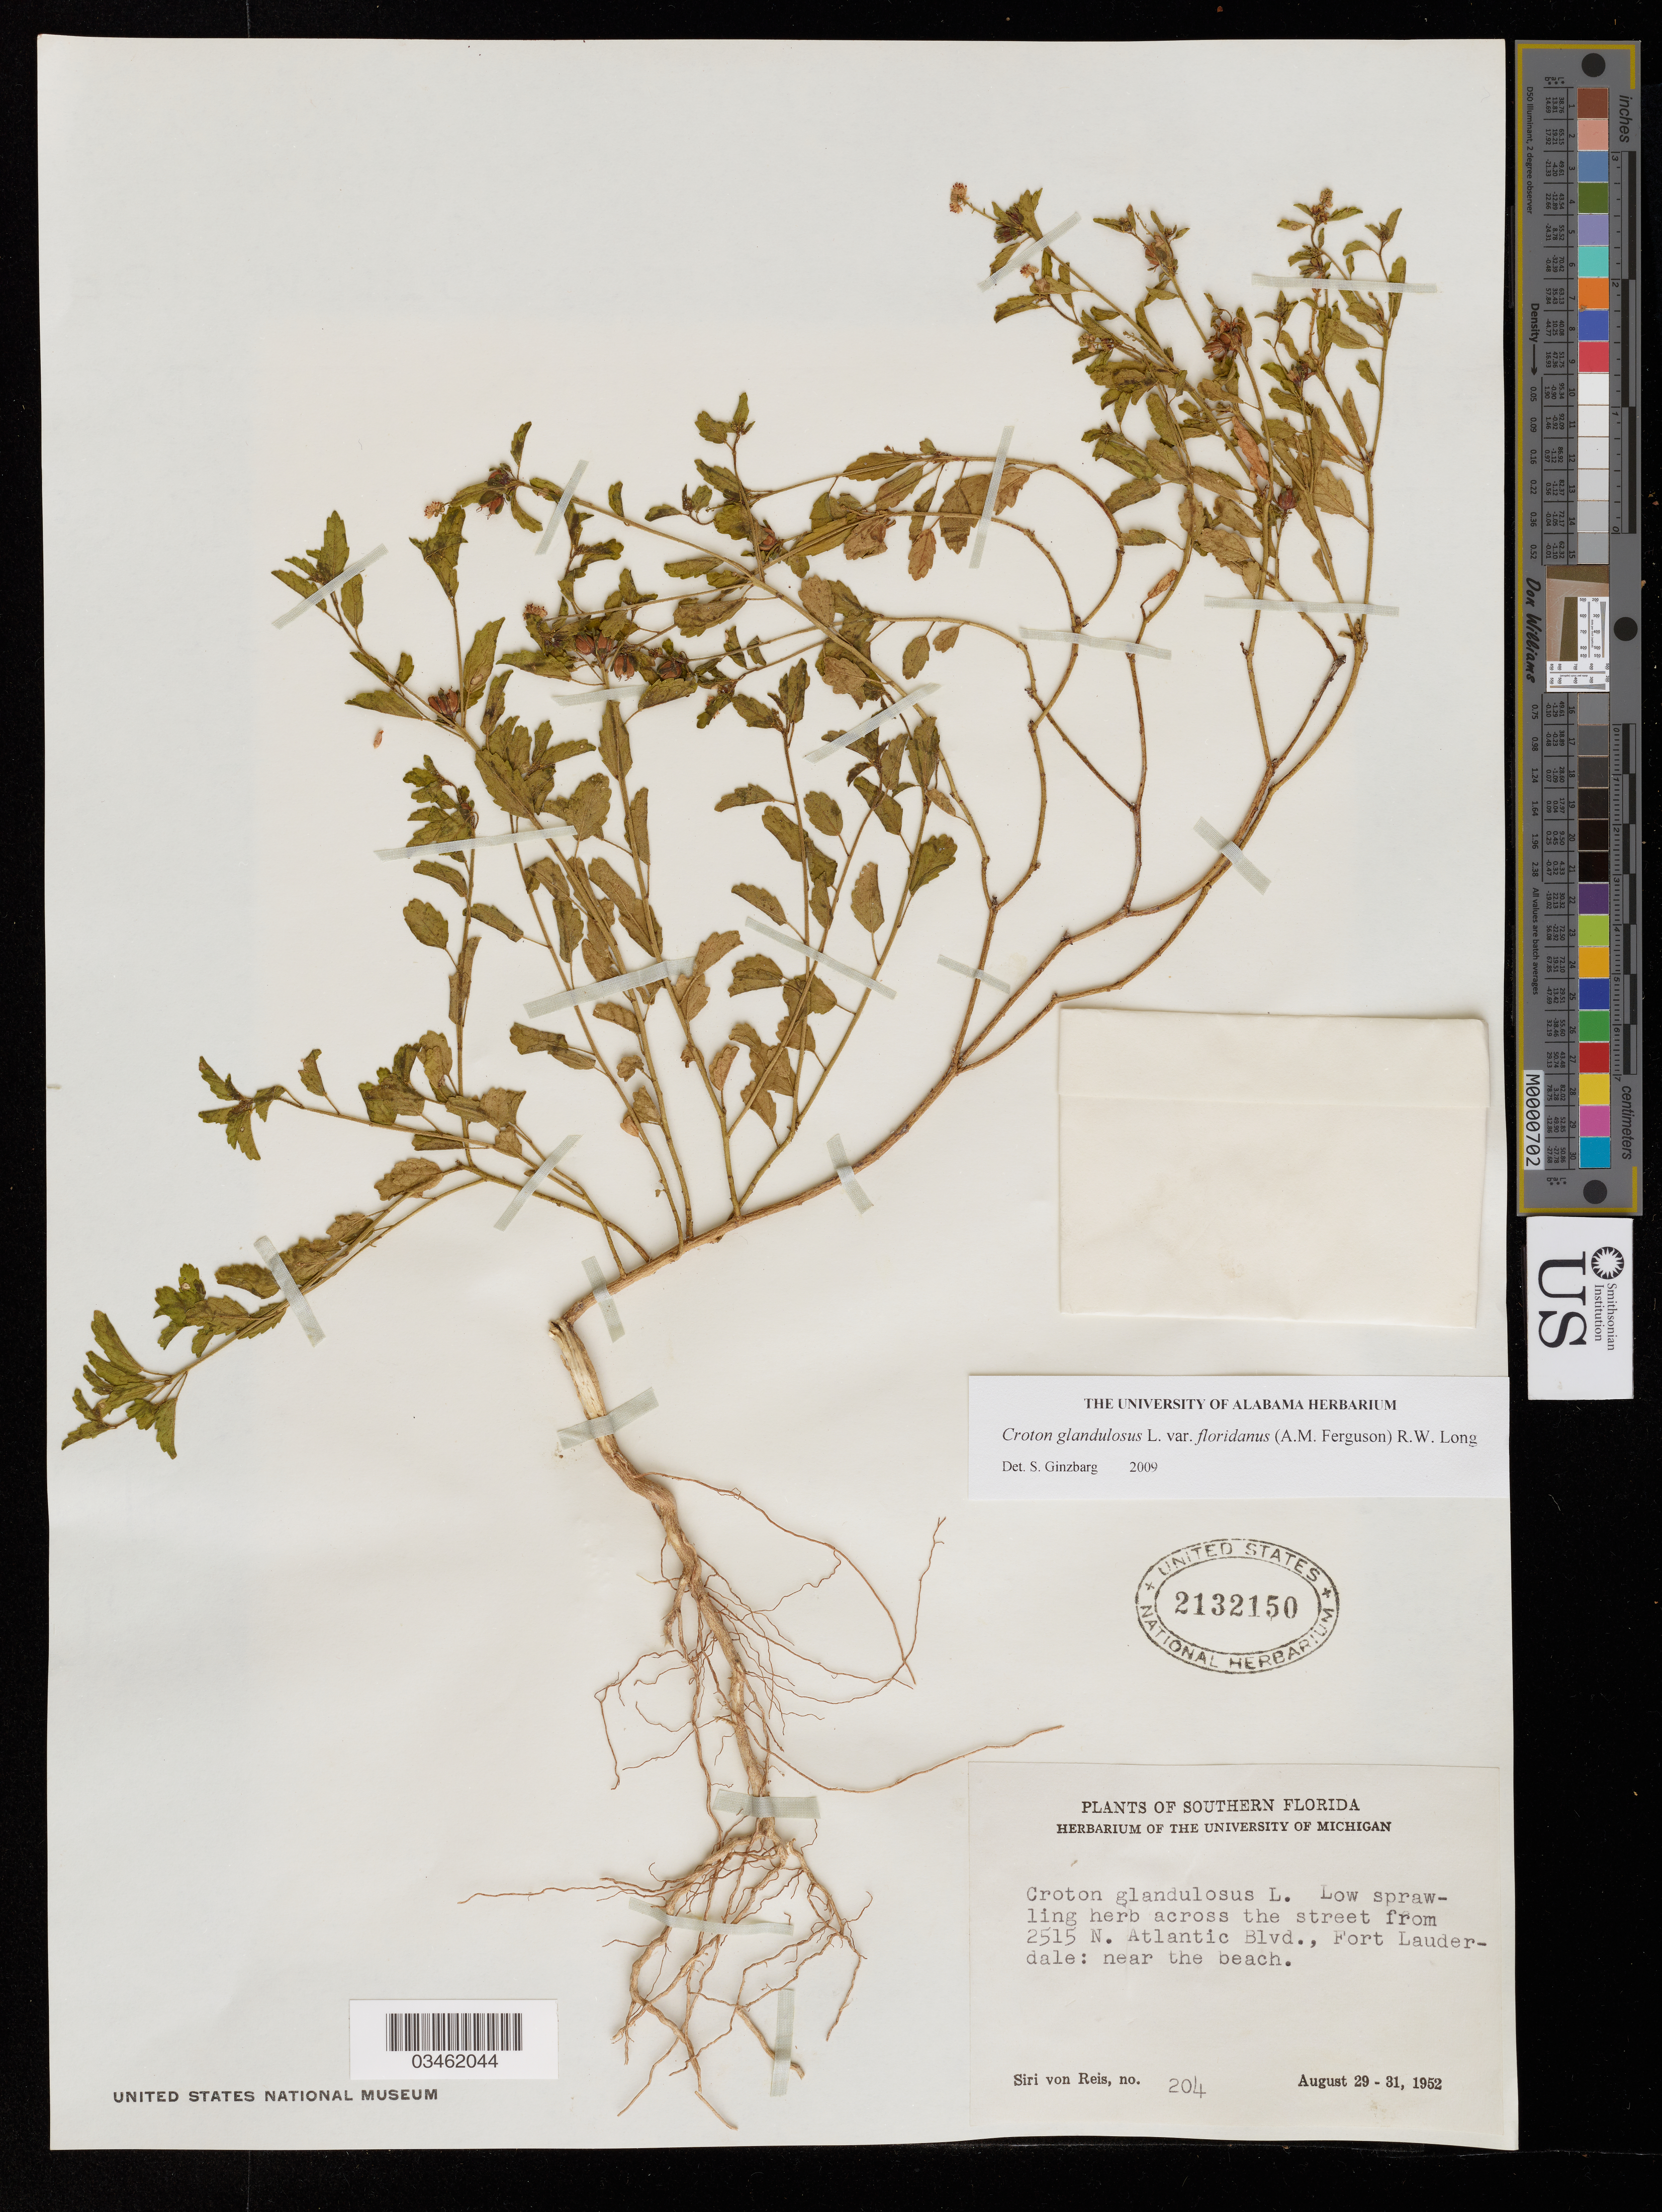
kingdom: Plantae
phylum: Tracheophyta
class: Magnoliopsida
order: Malpighiales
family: Euphorbiaceae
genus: Croton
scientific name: Croton glandulosus var. floridanus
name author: (A.M. Ferguson) R.W. Long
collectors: S. von Reis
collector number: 204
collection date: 1952-08-29/1952-08-31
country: United States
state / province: Florida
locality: Southern Florida. Across the street from 2515 N. Atlantic Blvd., Fort Lauderdale: near the beach.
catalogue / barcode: US 2132150